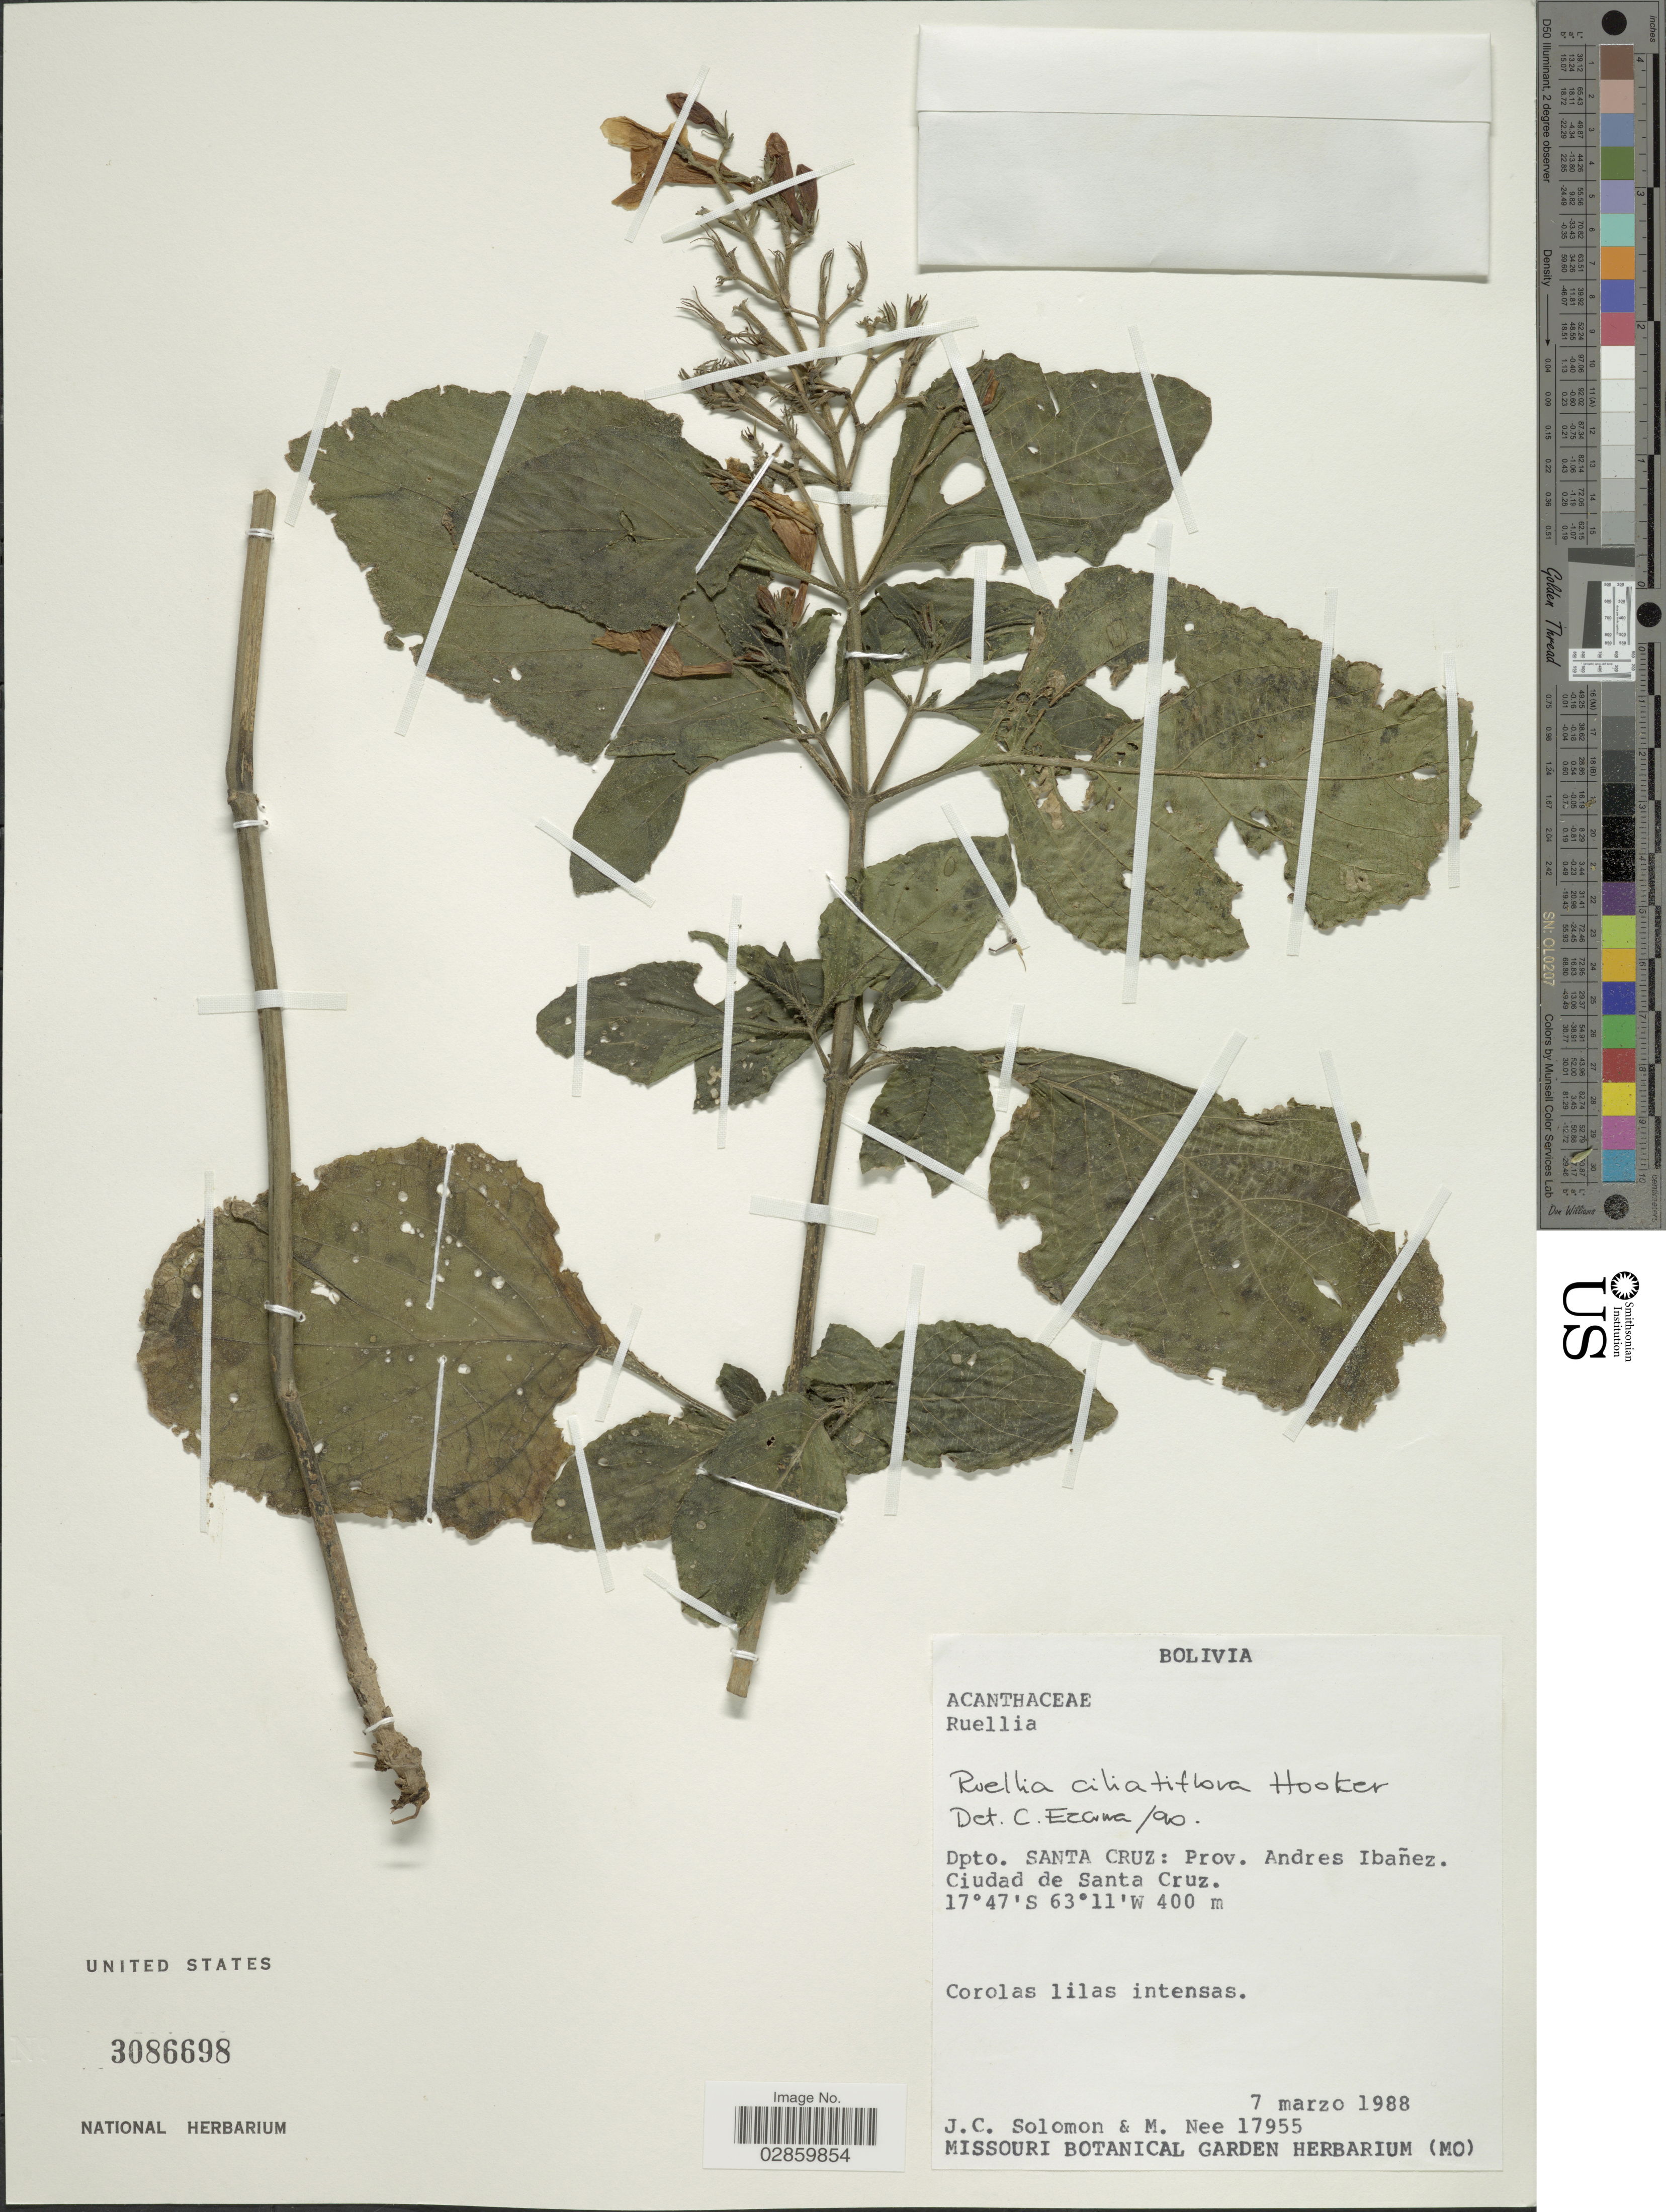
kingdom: Plantae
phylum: Tracheophyta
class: Magnoliopsida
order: Lamiales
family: Acanthaceae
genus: Ruellia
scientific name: Ruellia ciliatiflora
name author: Hook.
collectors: J. C. Solomon & M. Nee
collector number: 17955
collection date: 1988-03-07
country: Bolivia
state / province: Santa Cruz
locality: Dpto. Santa Cruz: Prov. Andres Ibañez. Ciudad de Santa Cruz.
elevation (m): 400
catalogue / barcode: US 3086698